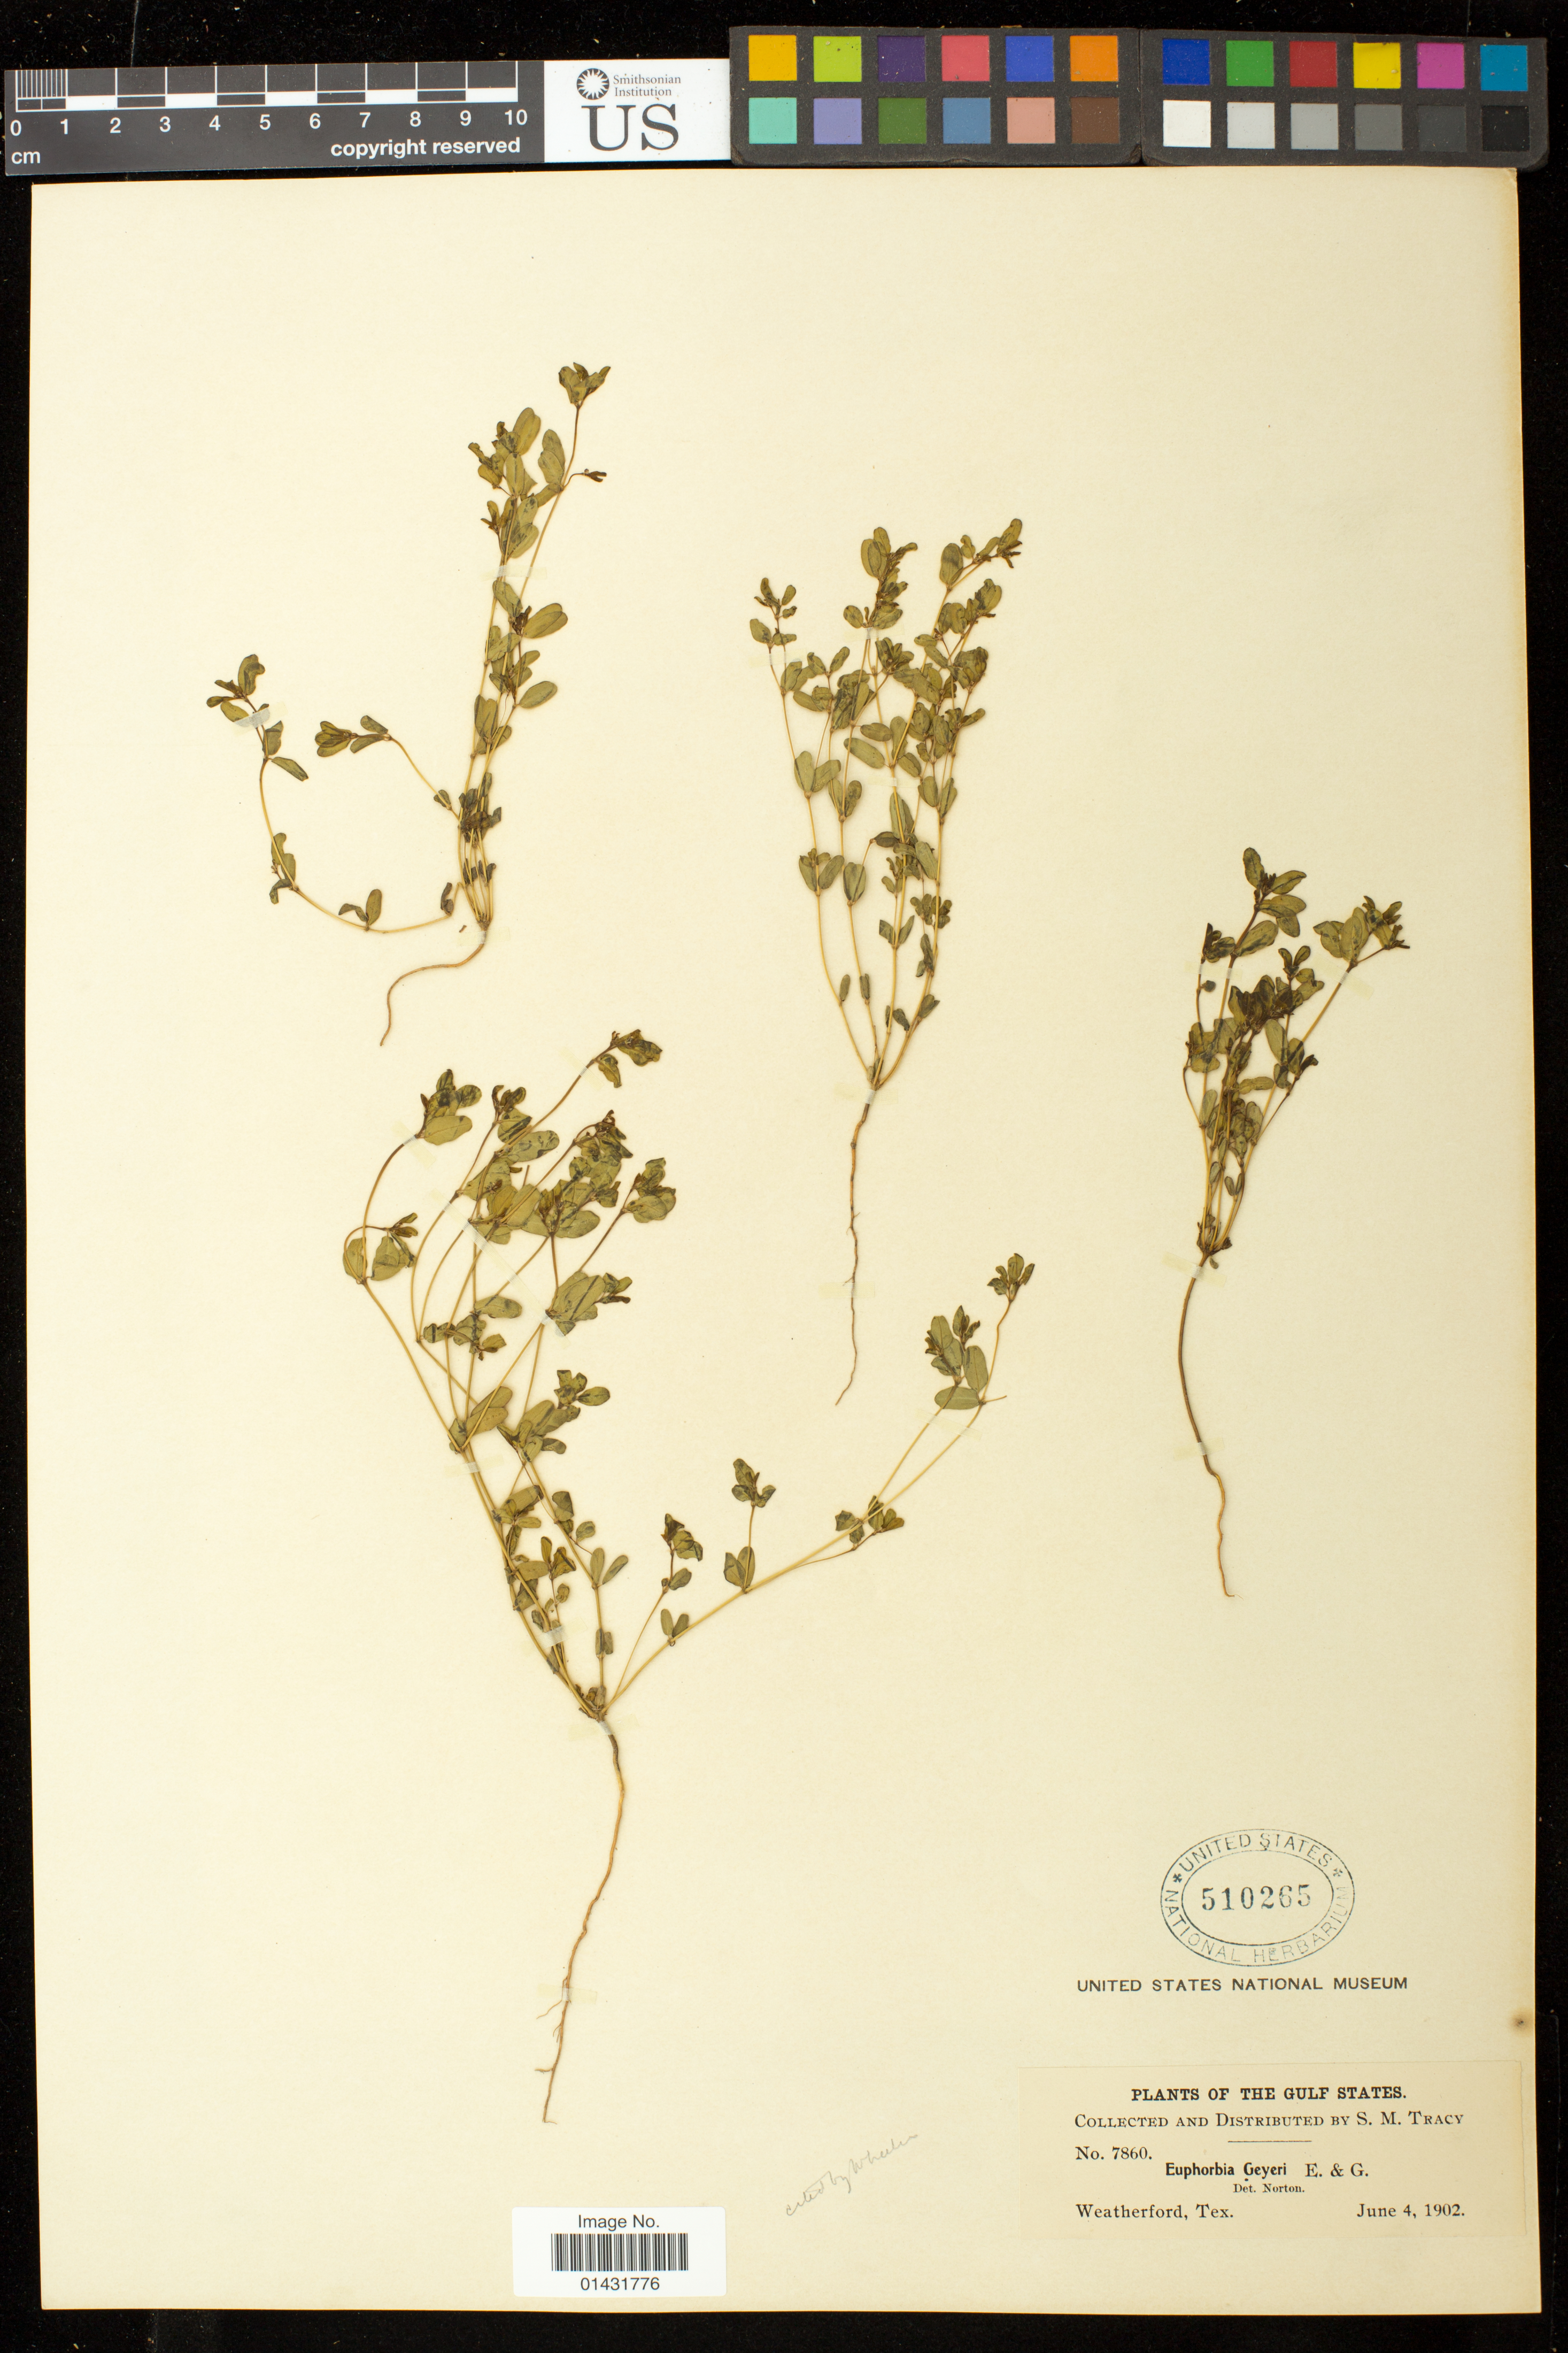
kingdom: Plantae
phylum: Tracheophyta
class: Magnoliopsida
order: Malpighiales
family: Euphorbiaceae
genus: Euphorbia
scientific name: Euphorbia geyeri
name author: Engelm.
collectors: S. M. Tracy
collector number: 7860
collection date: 1902-06-04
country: United States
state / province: Texas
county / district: Parker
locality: Weatherford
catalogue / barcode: US 510265